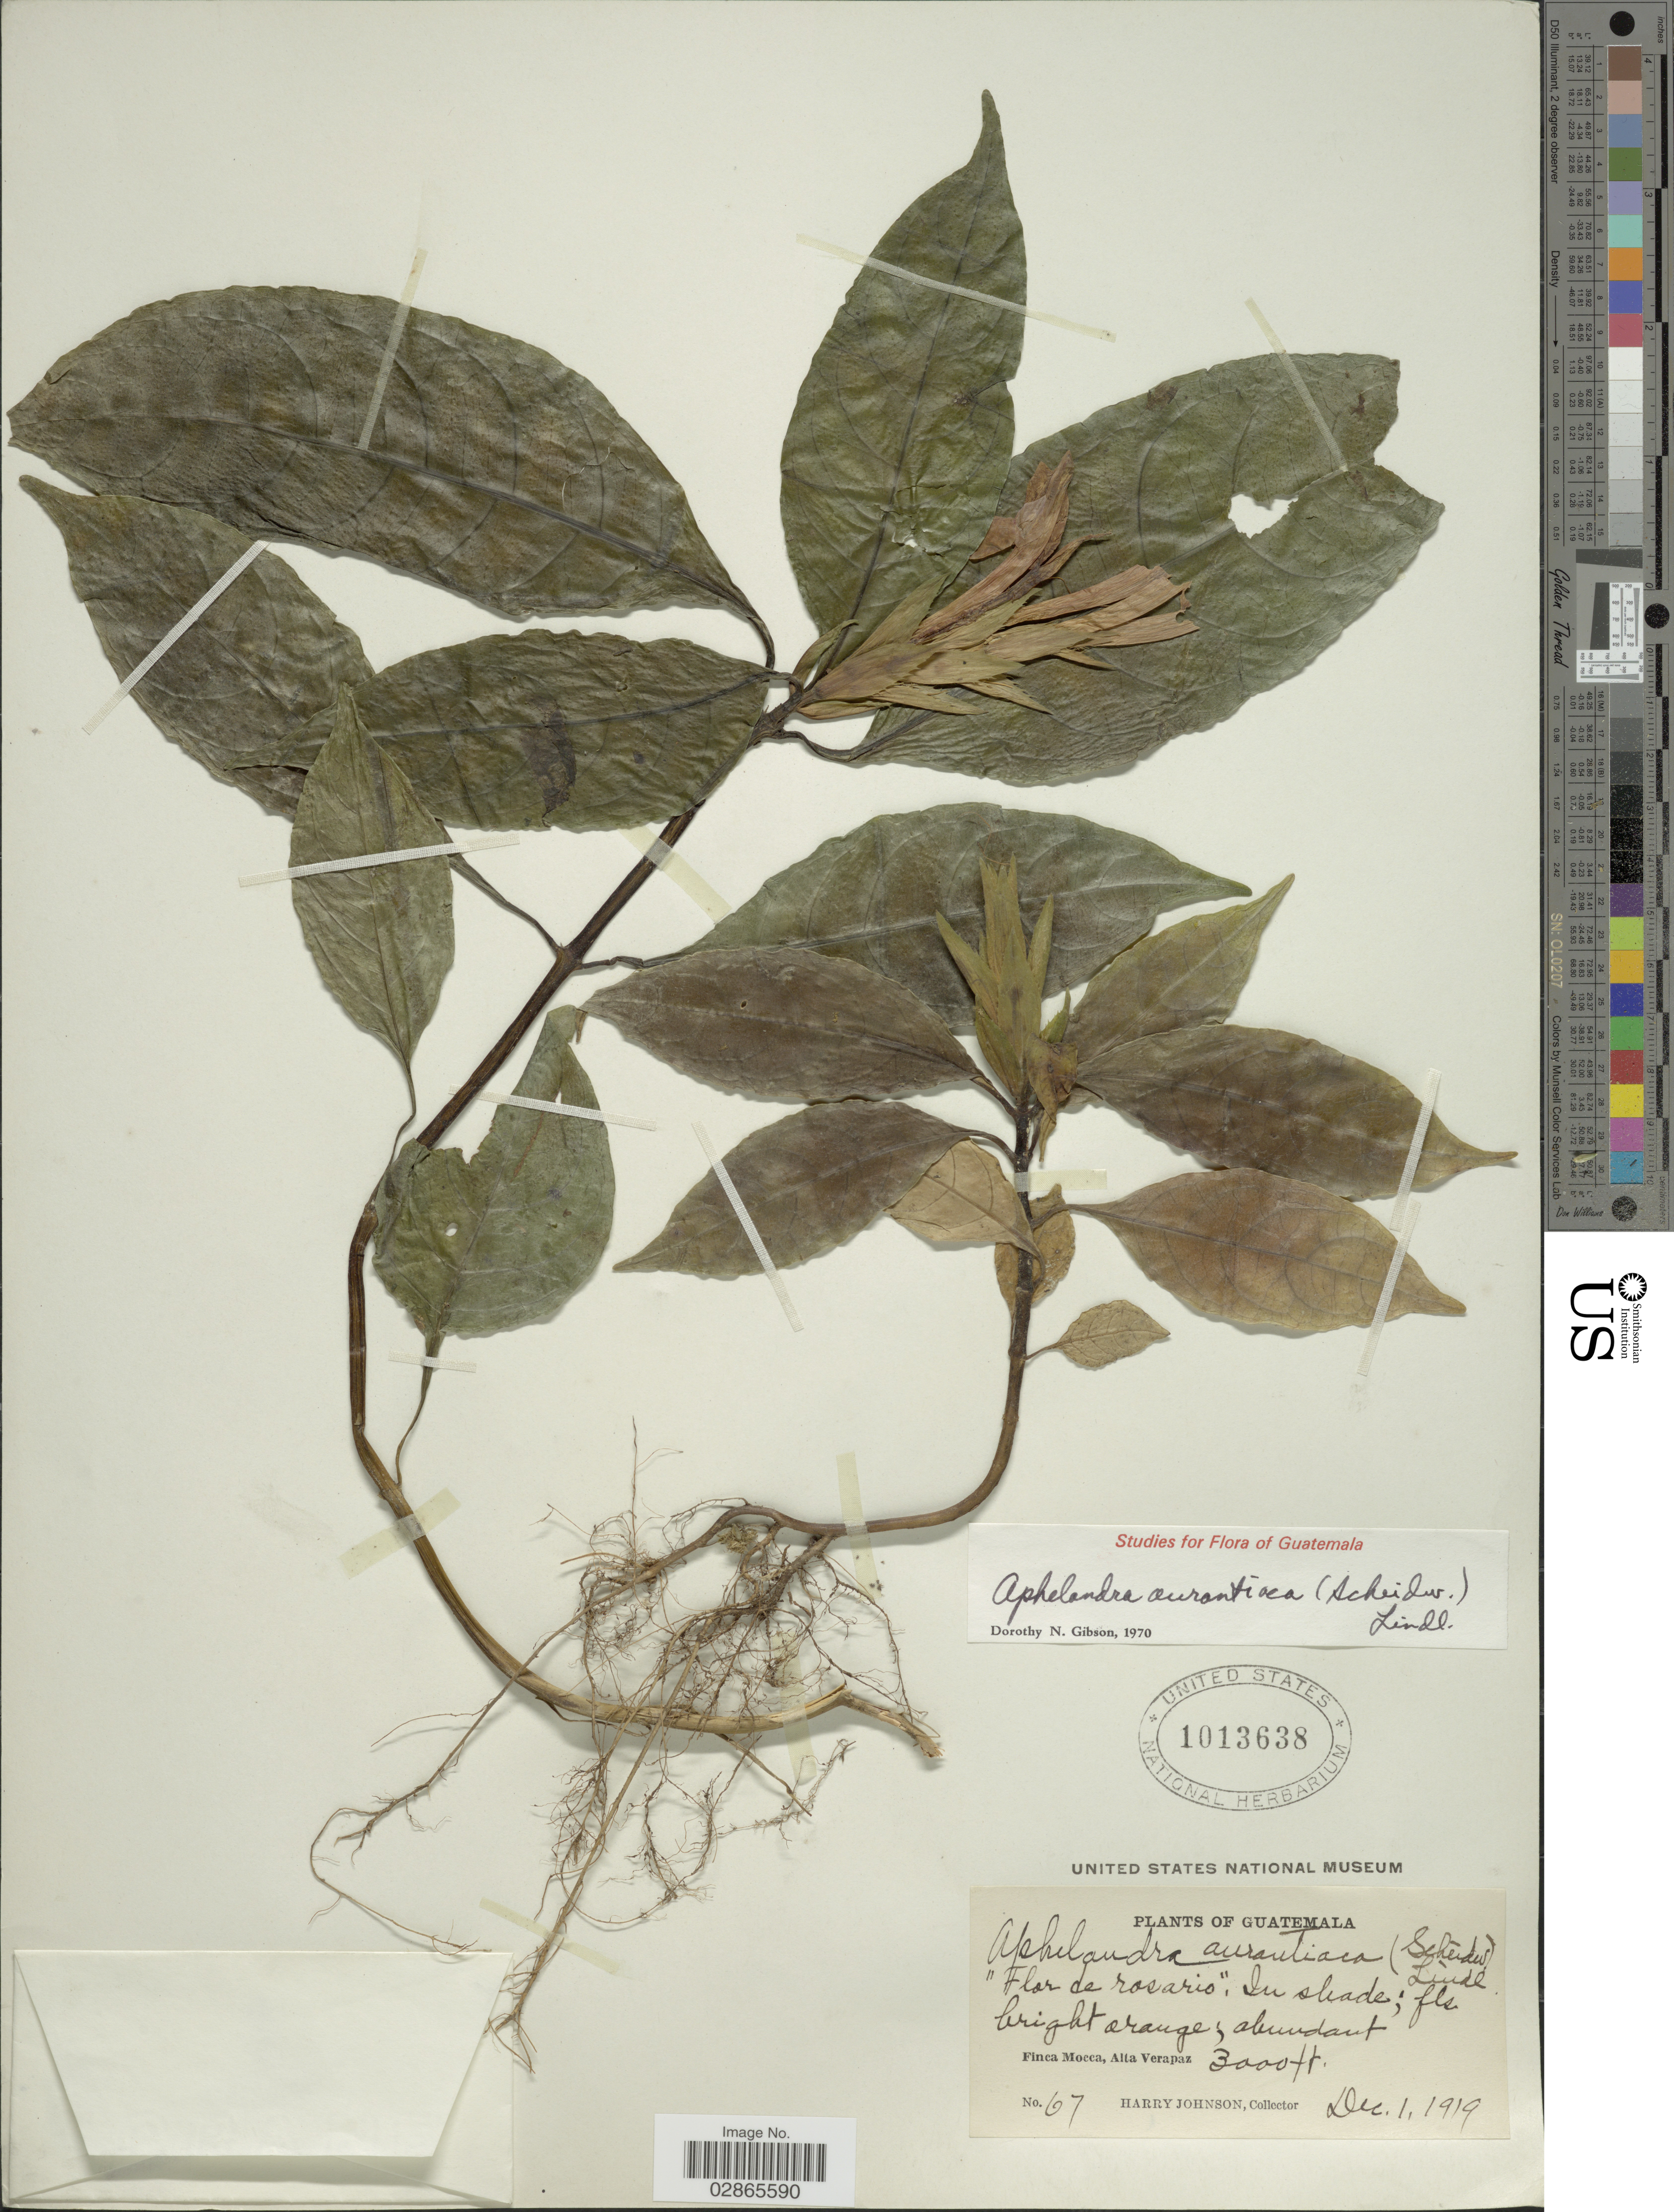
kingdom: Plantae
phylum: Tracheophyta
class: Magnoliopsida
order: Lamiales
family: Acanthaceae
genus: Aphelandra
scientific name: Aphelandra aurantiaca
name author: (Scheidw.) Lindl.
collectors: H. Johnson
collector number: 67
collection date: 1919-12-01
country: Guatemala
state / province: Alta Verapaz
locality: Finca Mocca.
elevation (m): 914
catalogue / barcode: US 1013638